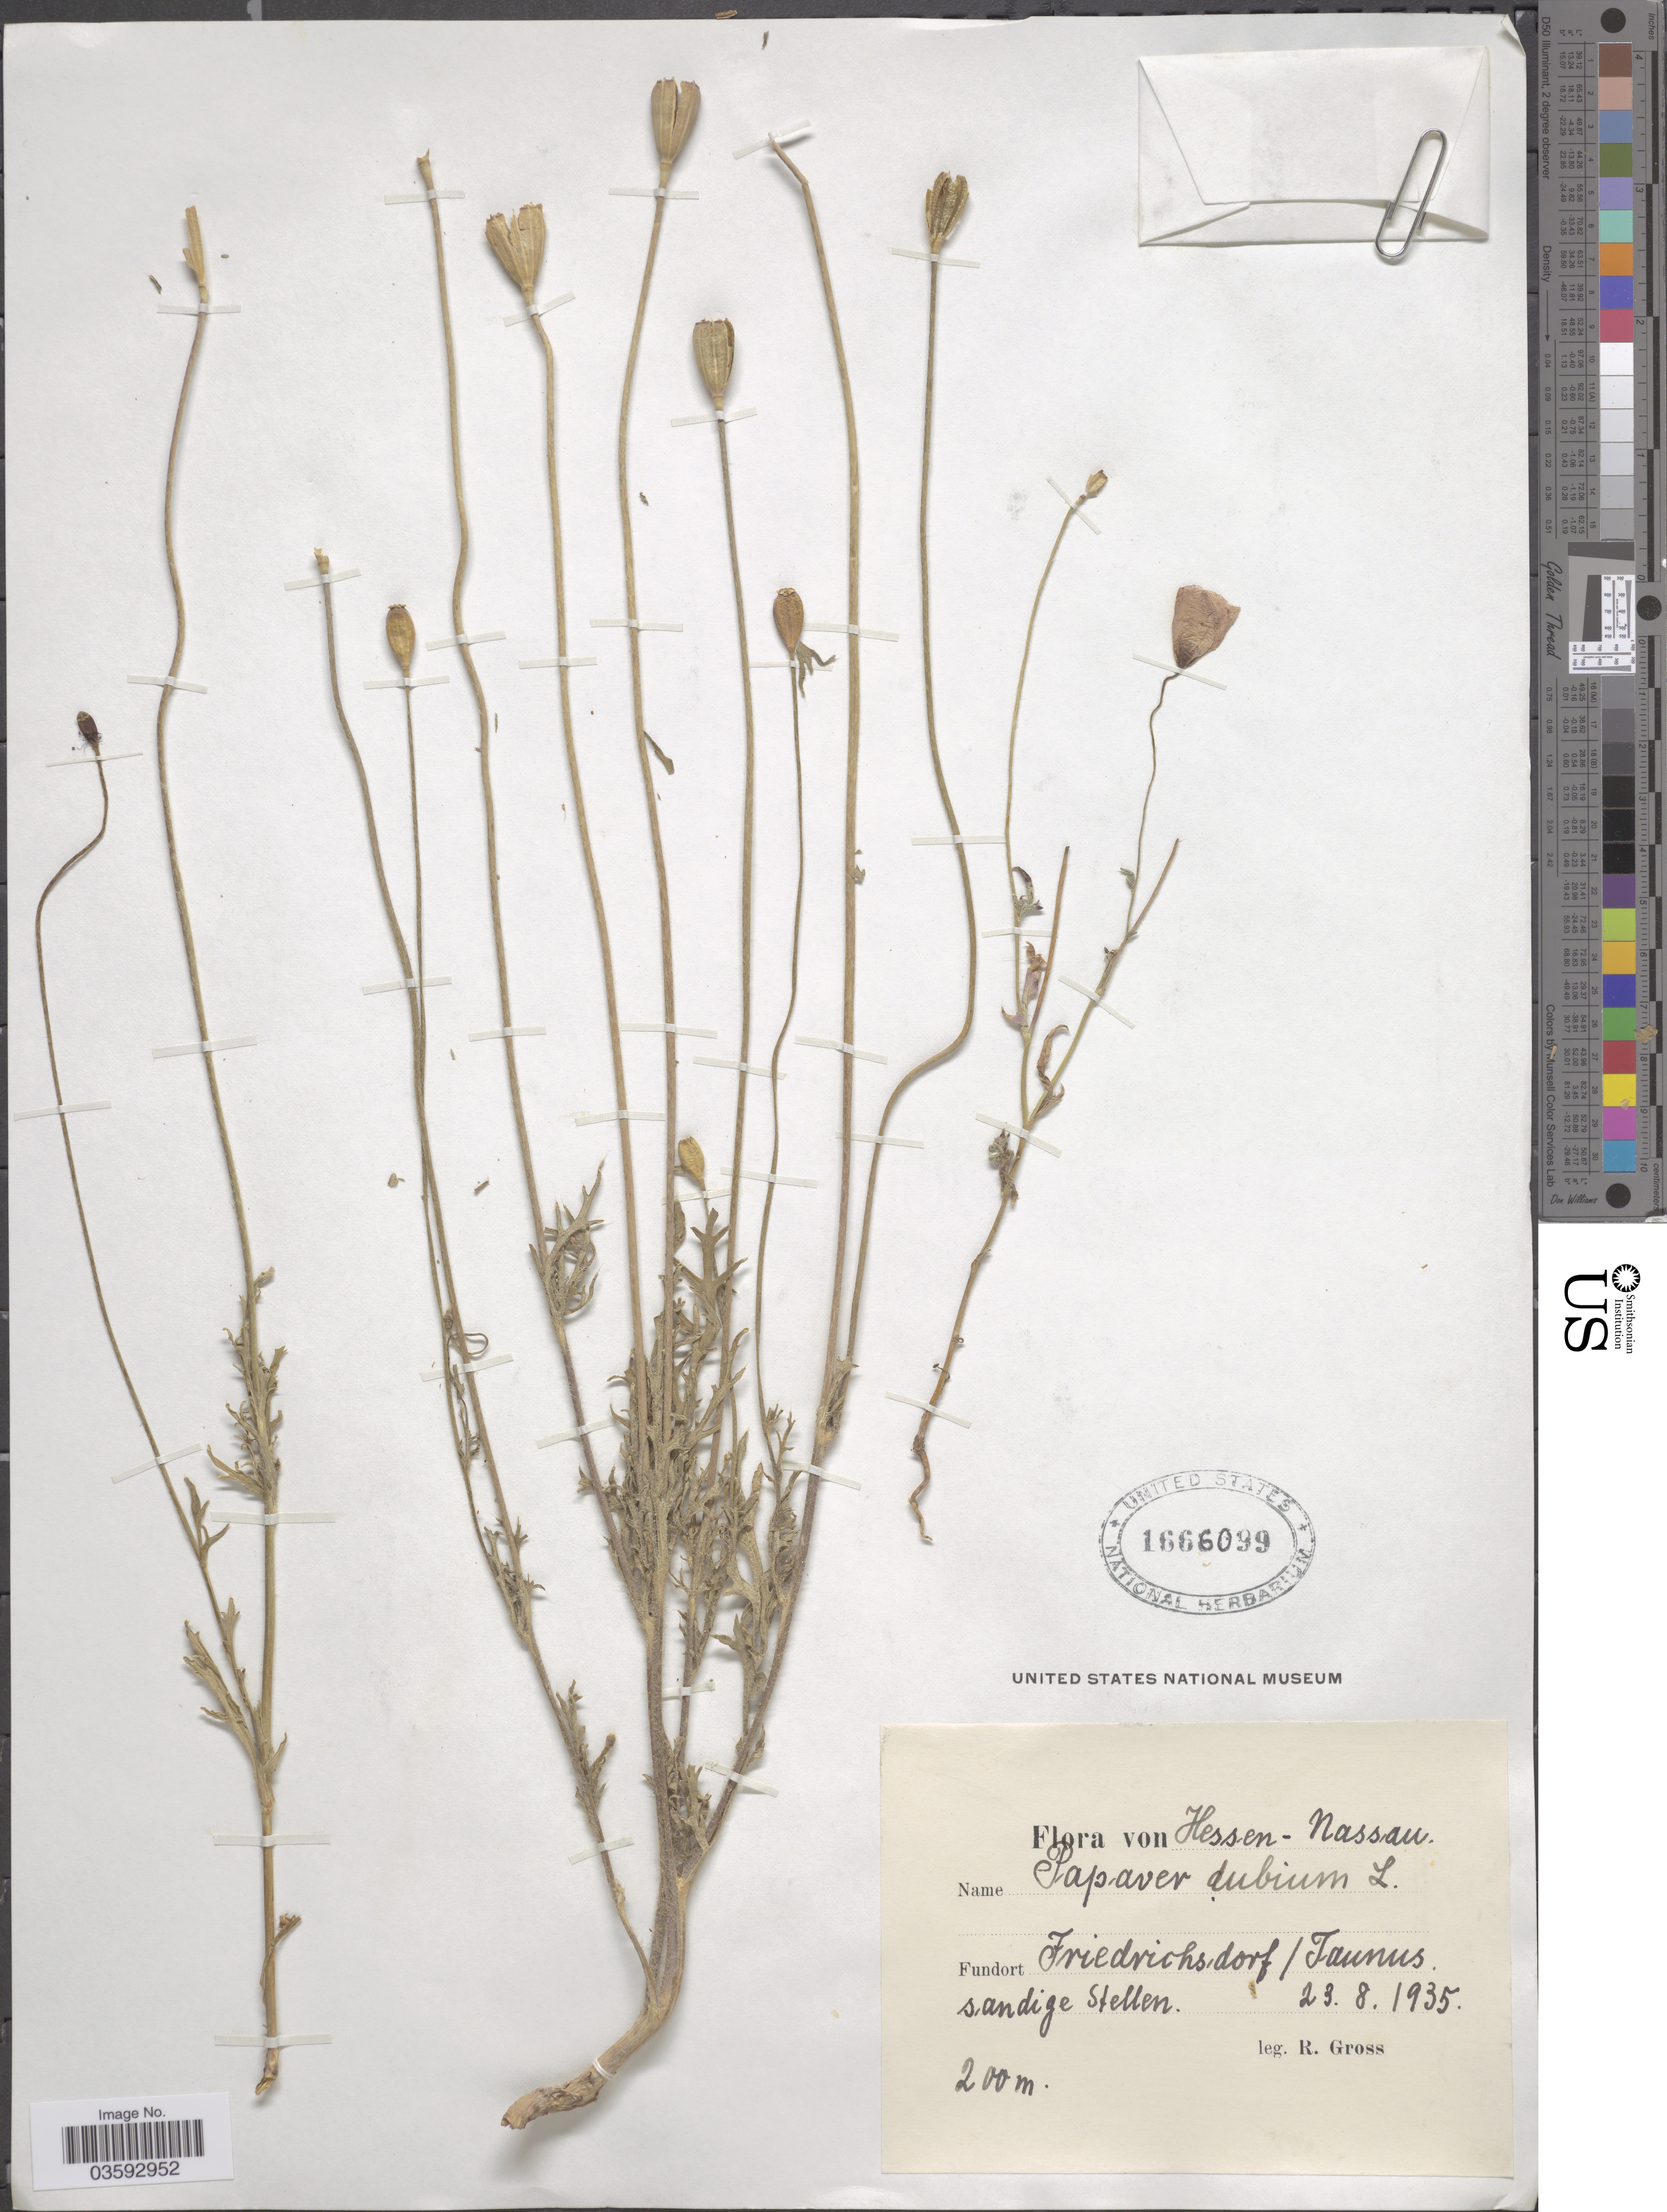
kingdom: Plantae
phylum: Tracheophyta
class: Magnoliopsida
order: Ranunculales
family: Papaveraceae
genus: Papaver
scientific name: Papaver sp.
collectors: R. Gross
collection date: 1935-08-23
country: Germany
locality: Hessen-Nassau. Friedrichsdorf/Taunus.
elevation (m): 200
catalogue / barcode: US 1666099